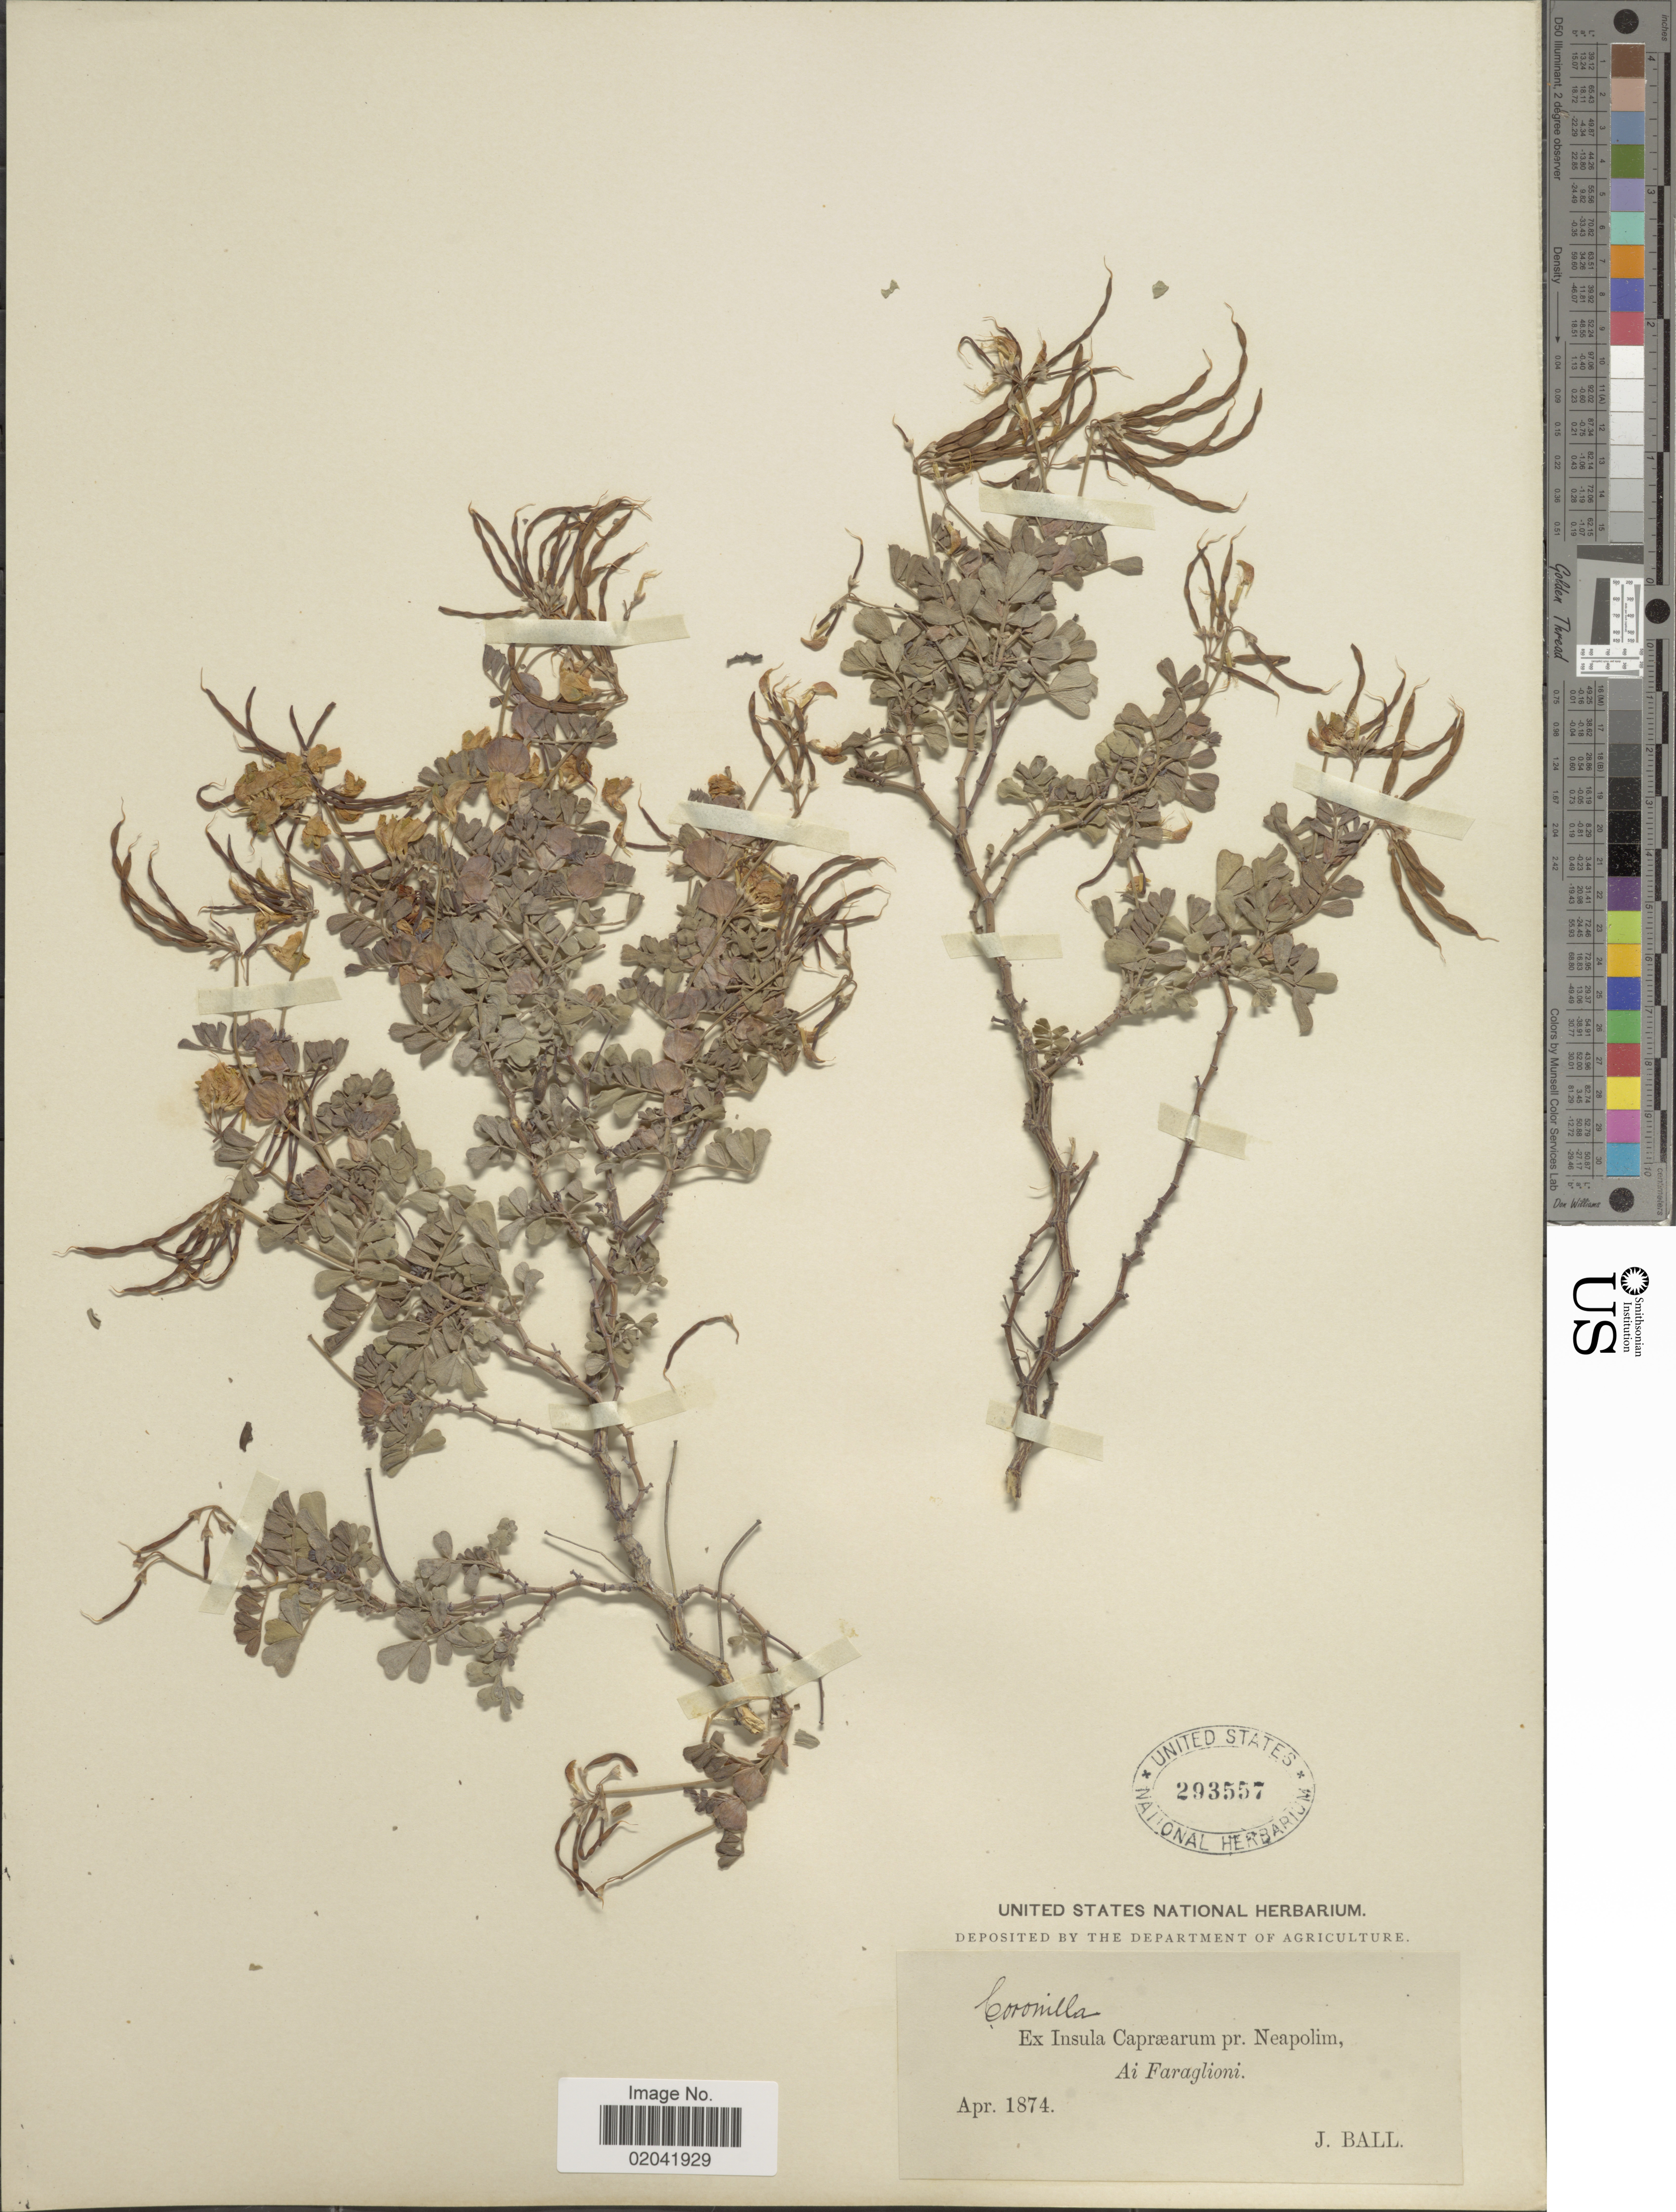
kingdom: Plantae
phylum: Tracheophyta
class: Magnoliopsida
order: Fabales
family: Fabaceae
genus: Coronilla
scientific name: Coronilla sp.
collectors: J. Ball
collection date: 1874-04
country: Italy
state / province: Campania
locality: Insula Capræarum pr. Neapolim, Ai, Faraglioni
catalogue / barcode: US 293557